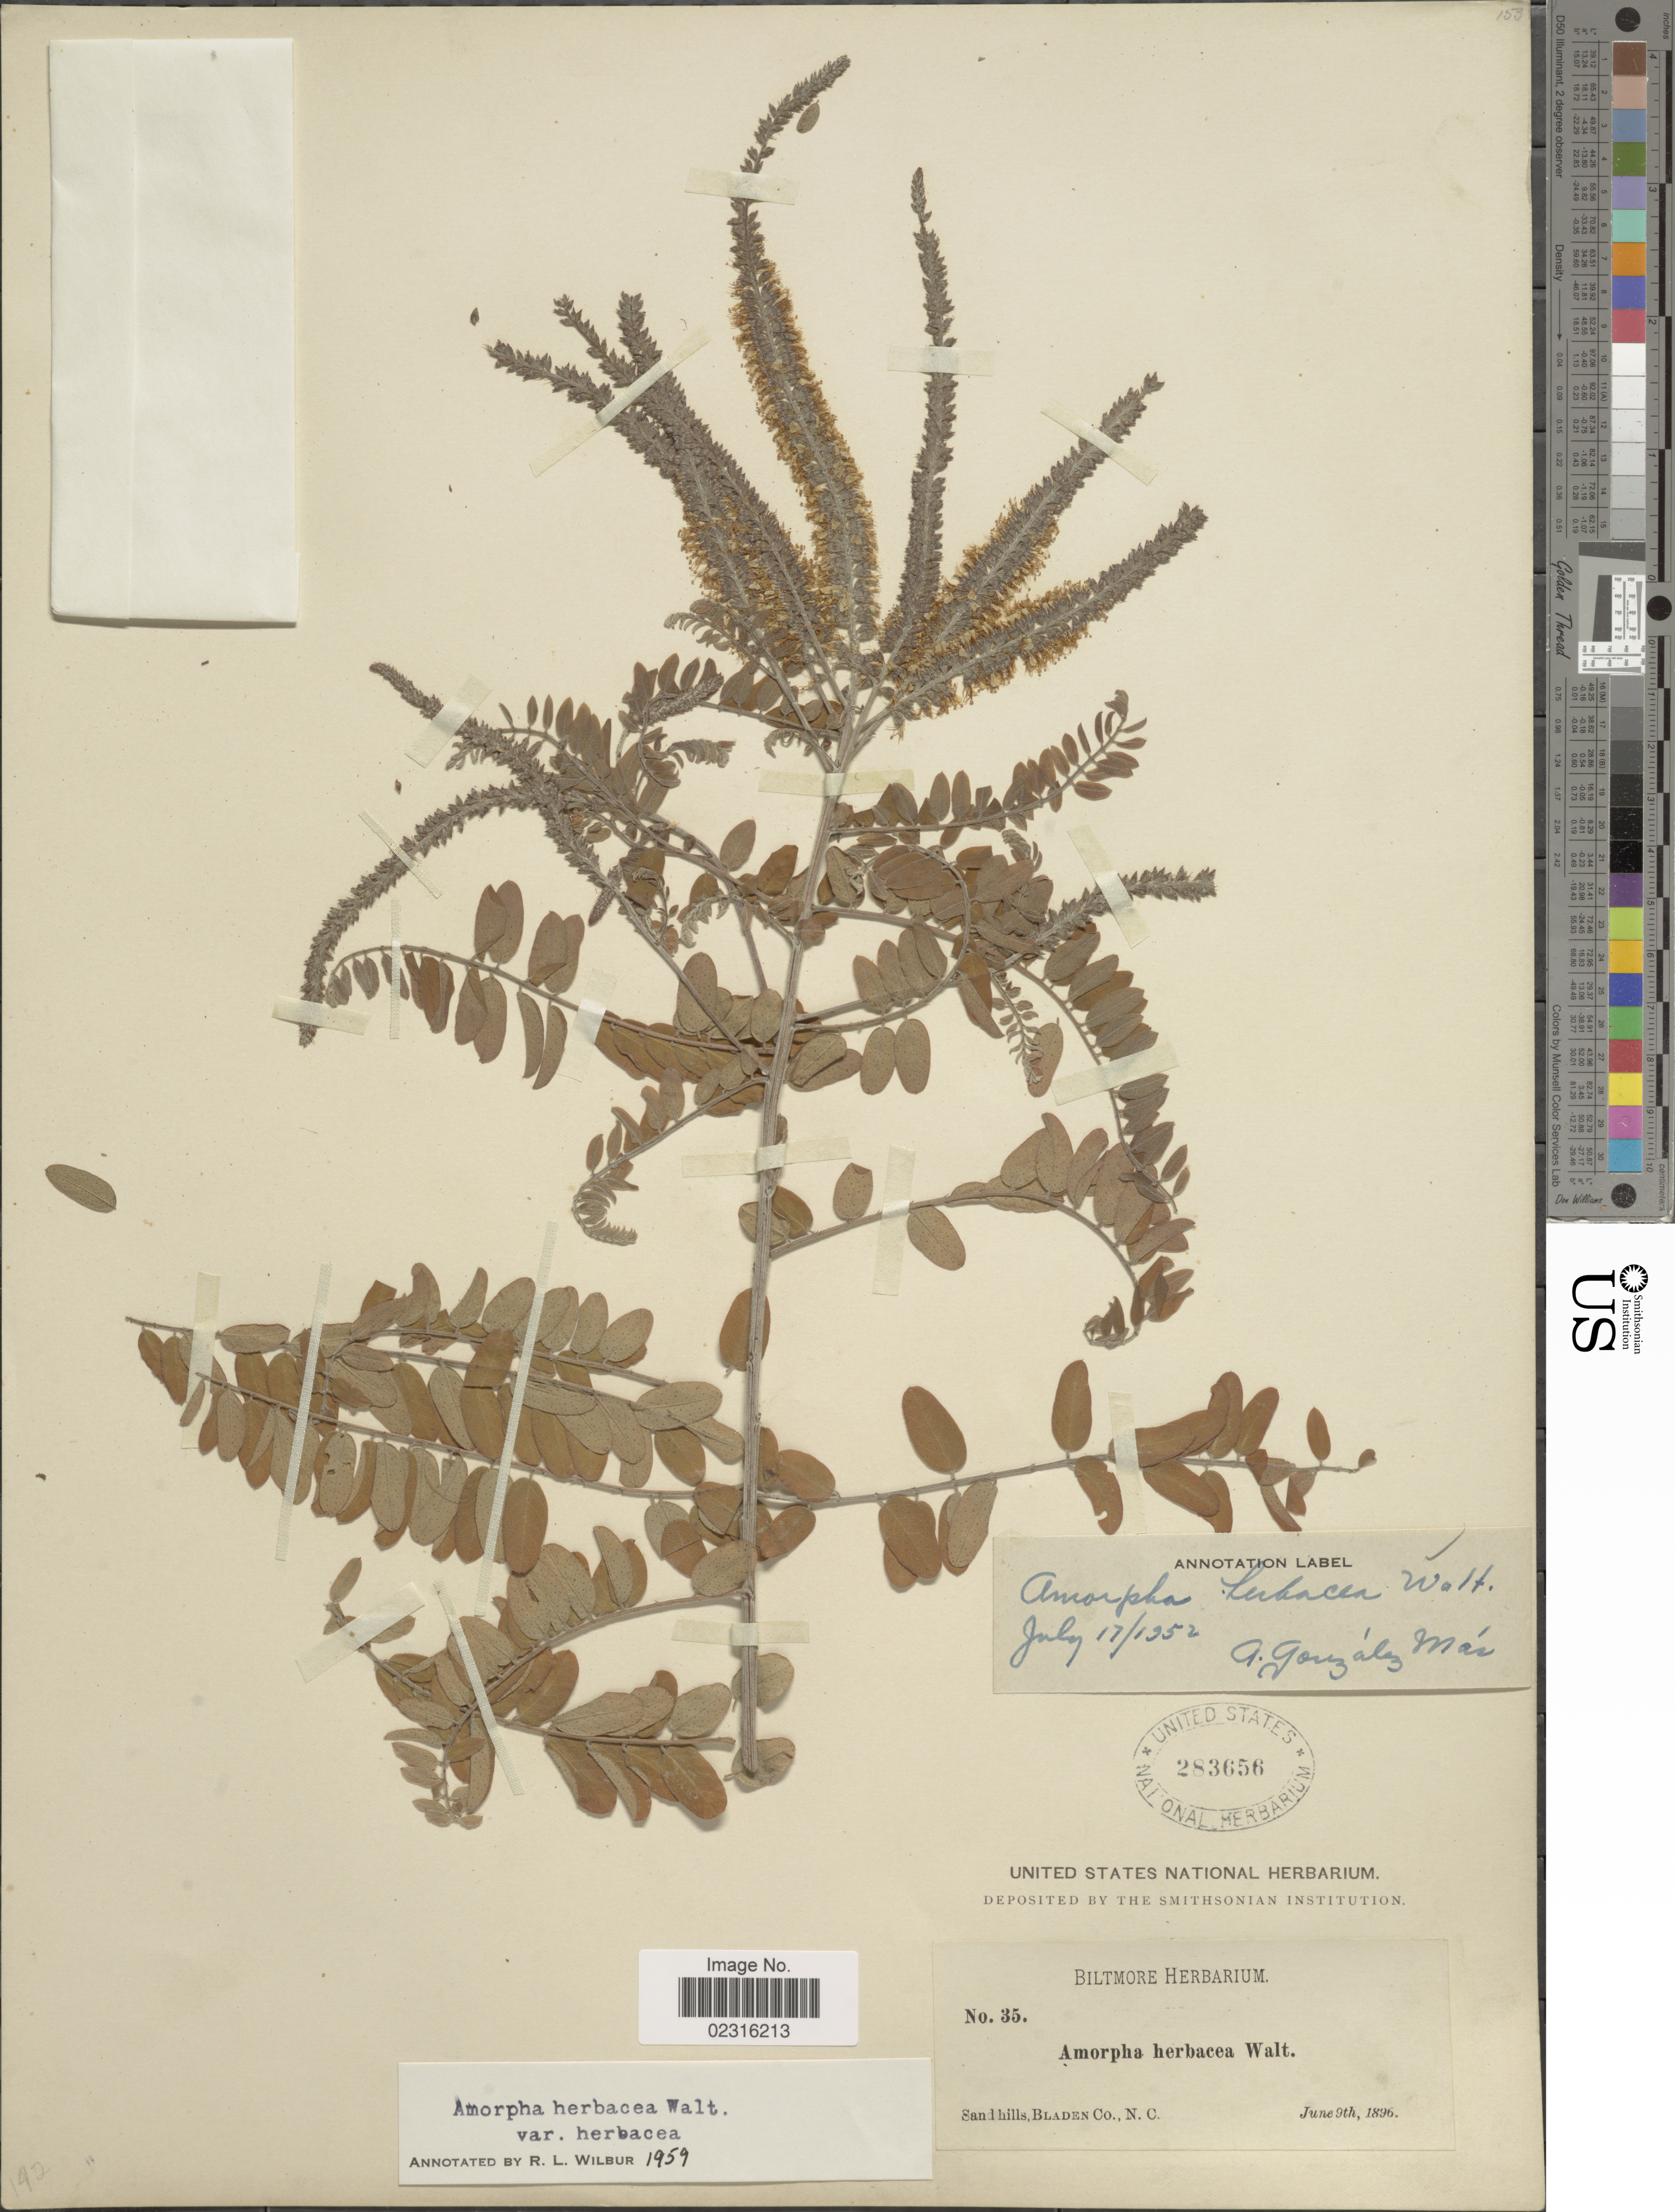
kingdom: Plantae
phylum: Tracheophyta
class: Magnoliopsida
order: Fabales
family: Fabaceae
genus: Amorpha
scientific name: Amorpha herbacea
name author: Schltdl.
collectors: ex herb. Biltmore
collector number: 35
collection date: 1896-06-09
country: United States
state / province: North Carolina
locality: Sand hills, Bladen Co.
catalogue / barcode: US 283656